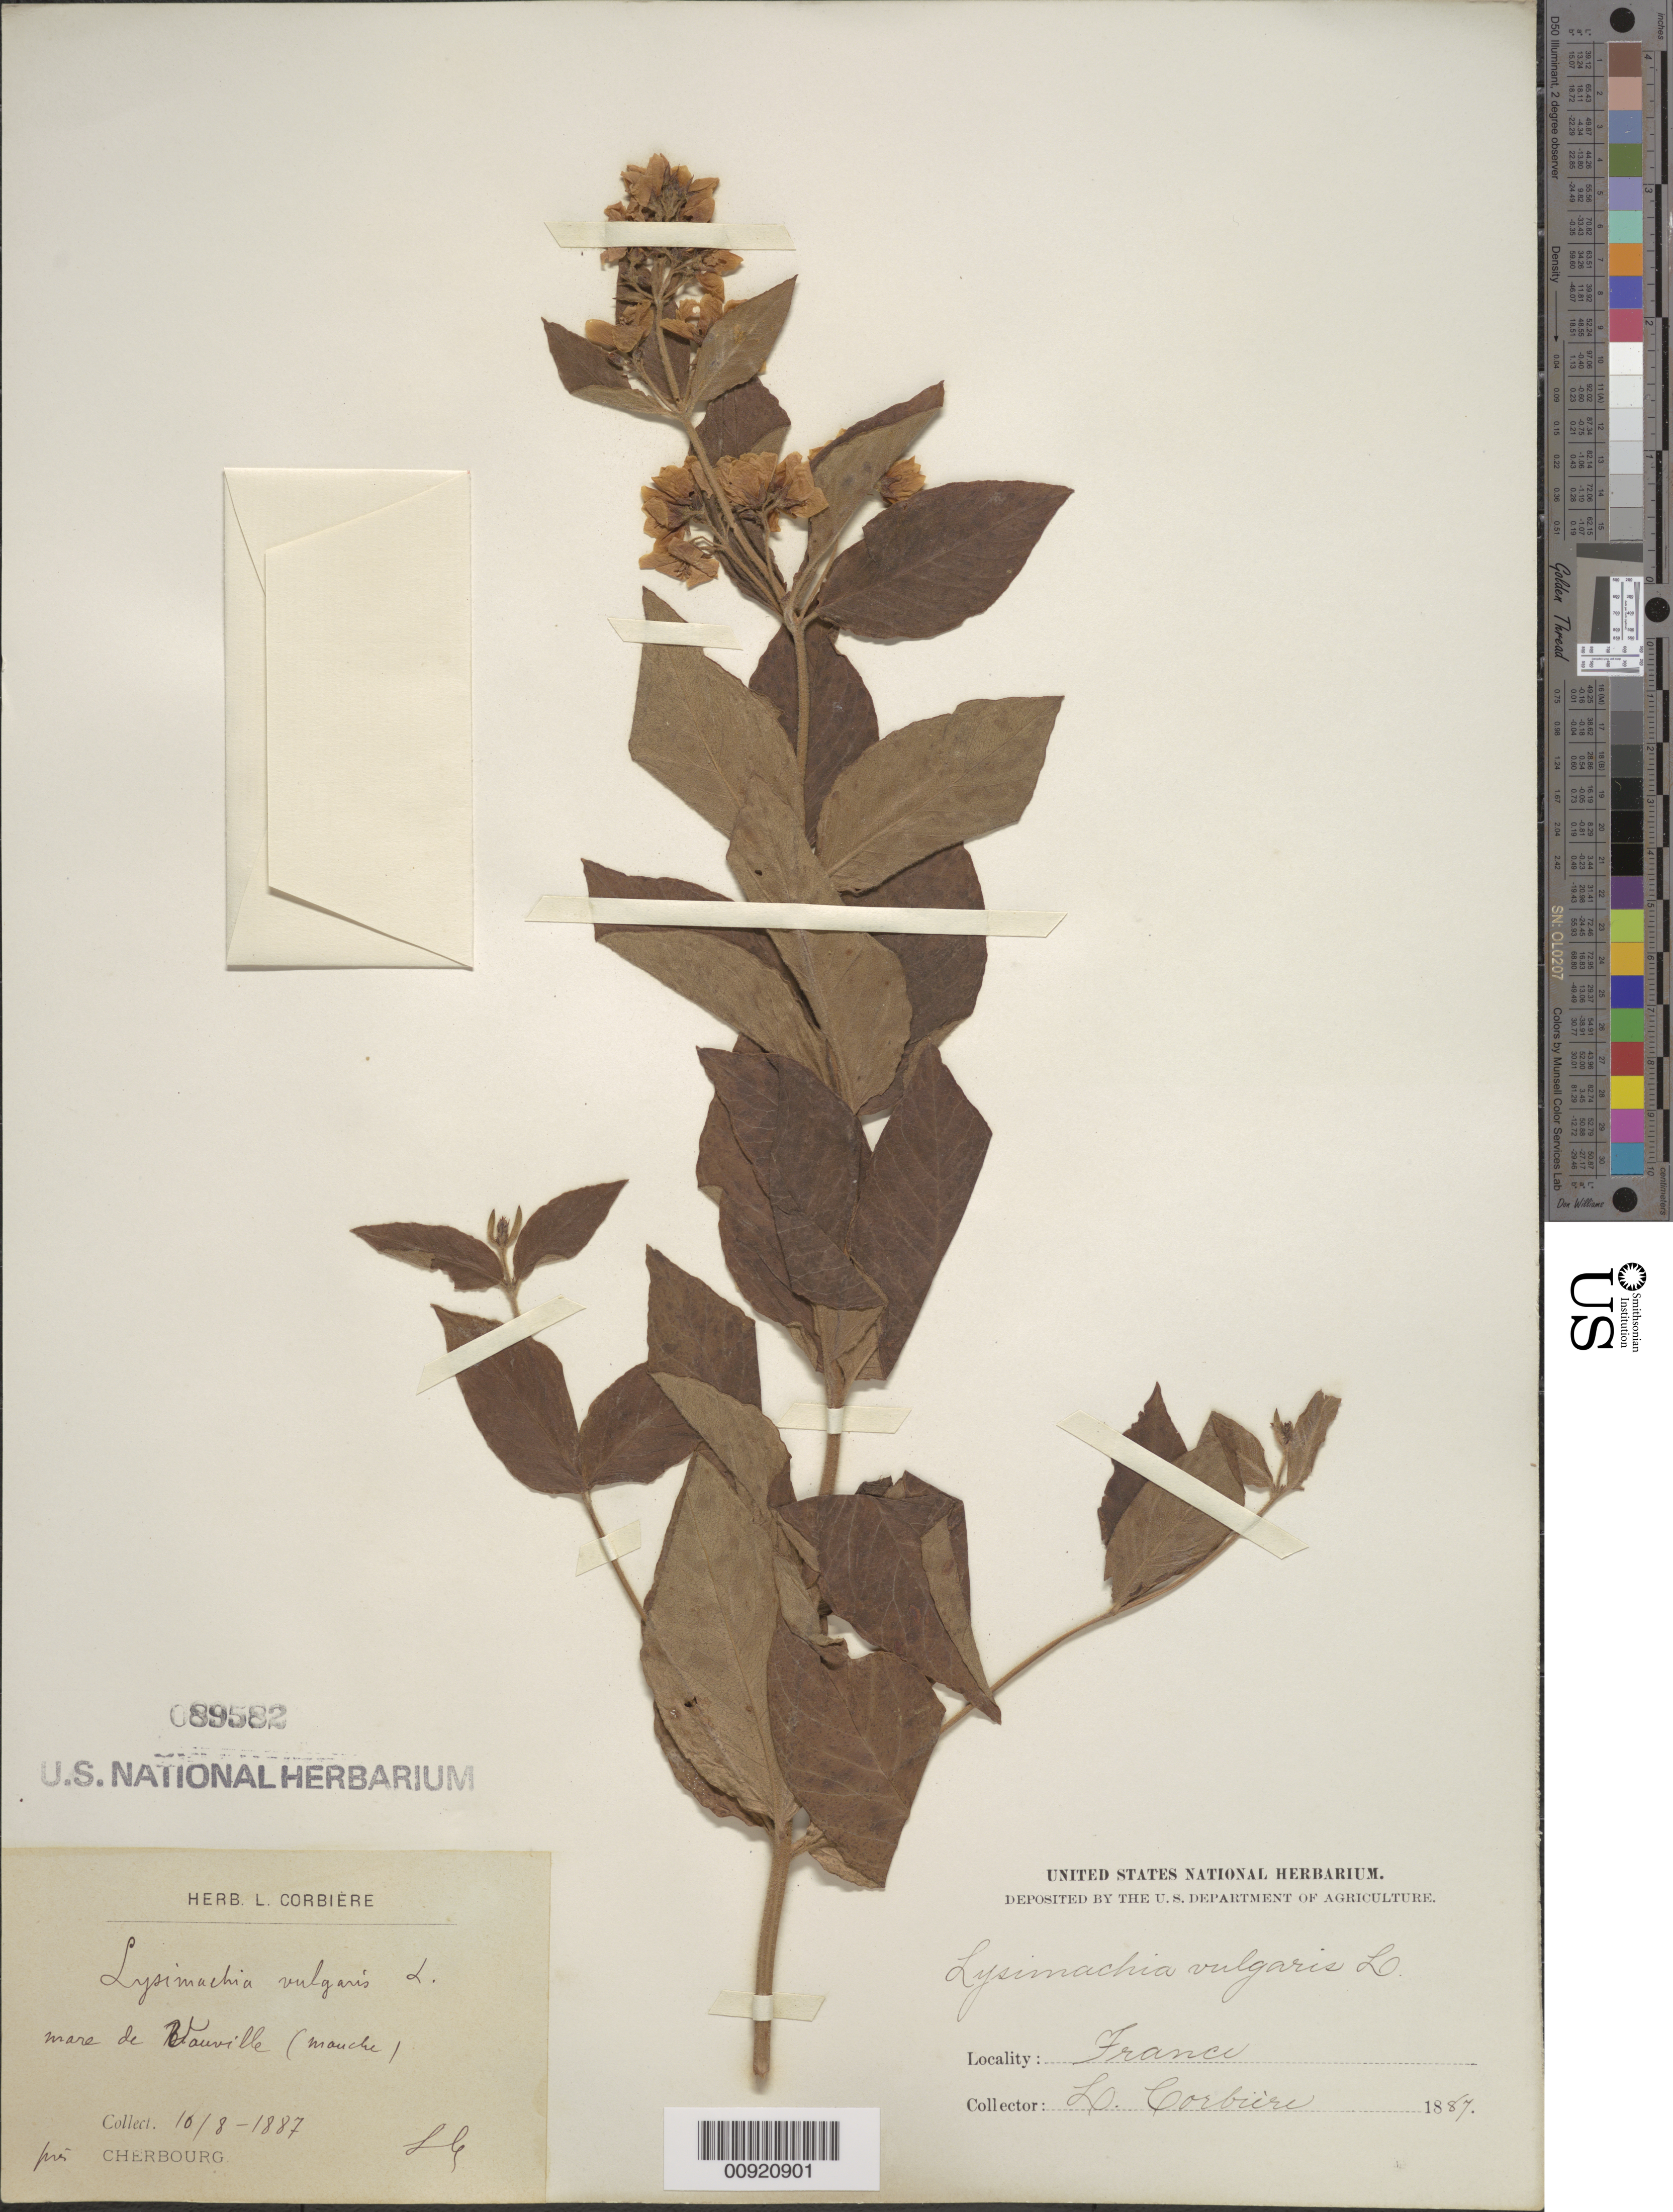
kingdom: Plantae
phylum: Tracheophyta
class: Magnoliopsida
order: Ericales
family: Primulaceae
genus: Lysimachia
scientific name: Lysimachia vulgaris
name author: L.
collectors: L. Corbière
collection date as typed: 10 Aug 1887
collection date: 1887-08-10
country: France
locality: Cherbourg. Mare de [U]auville (Manche)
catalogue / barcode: US 89582